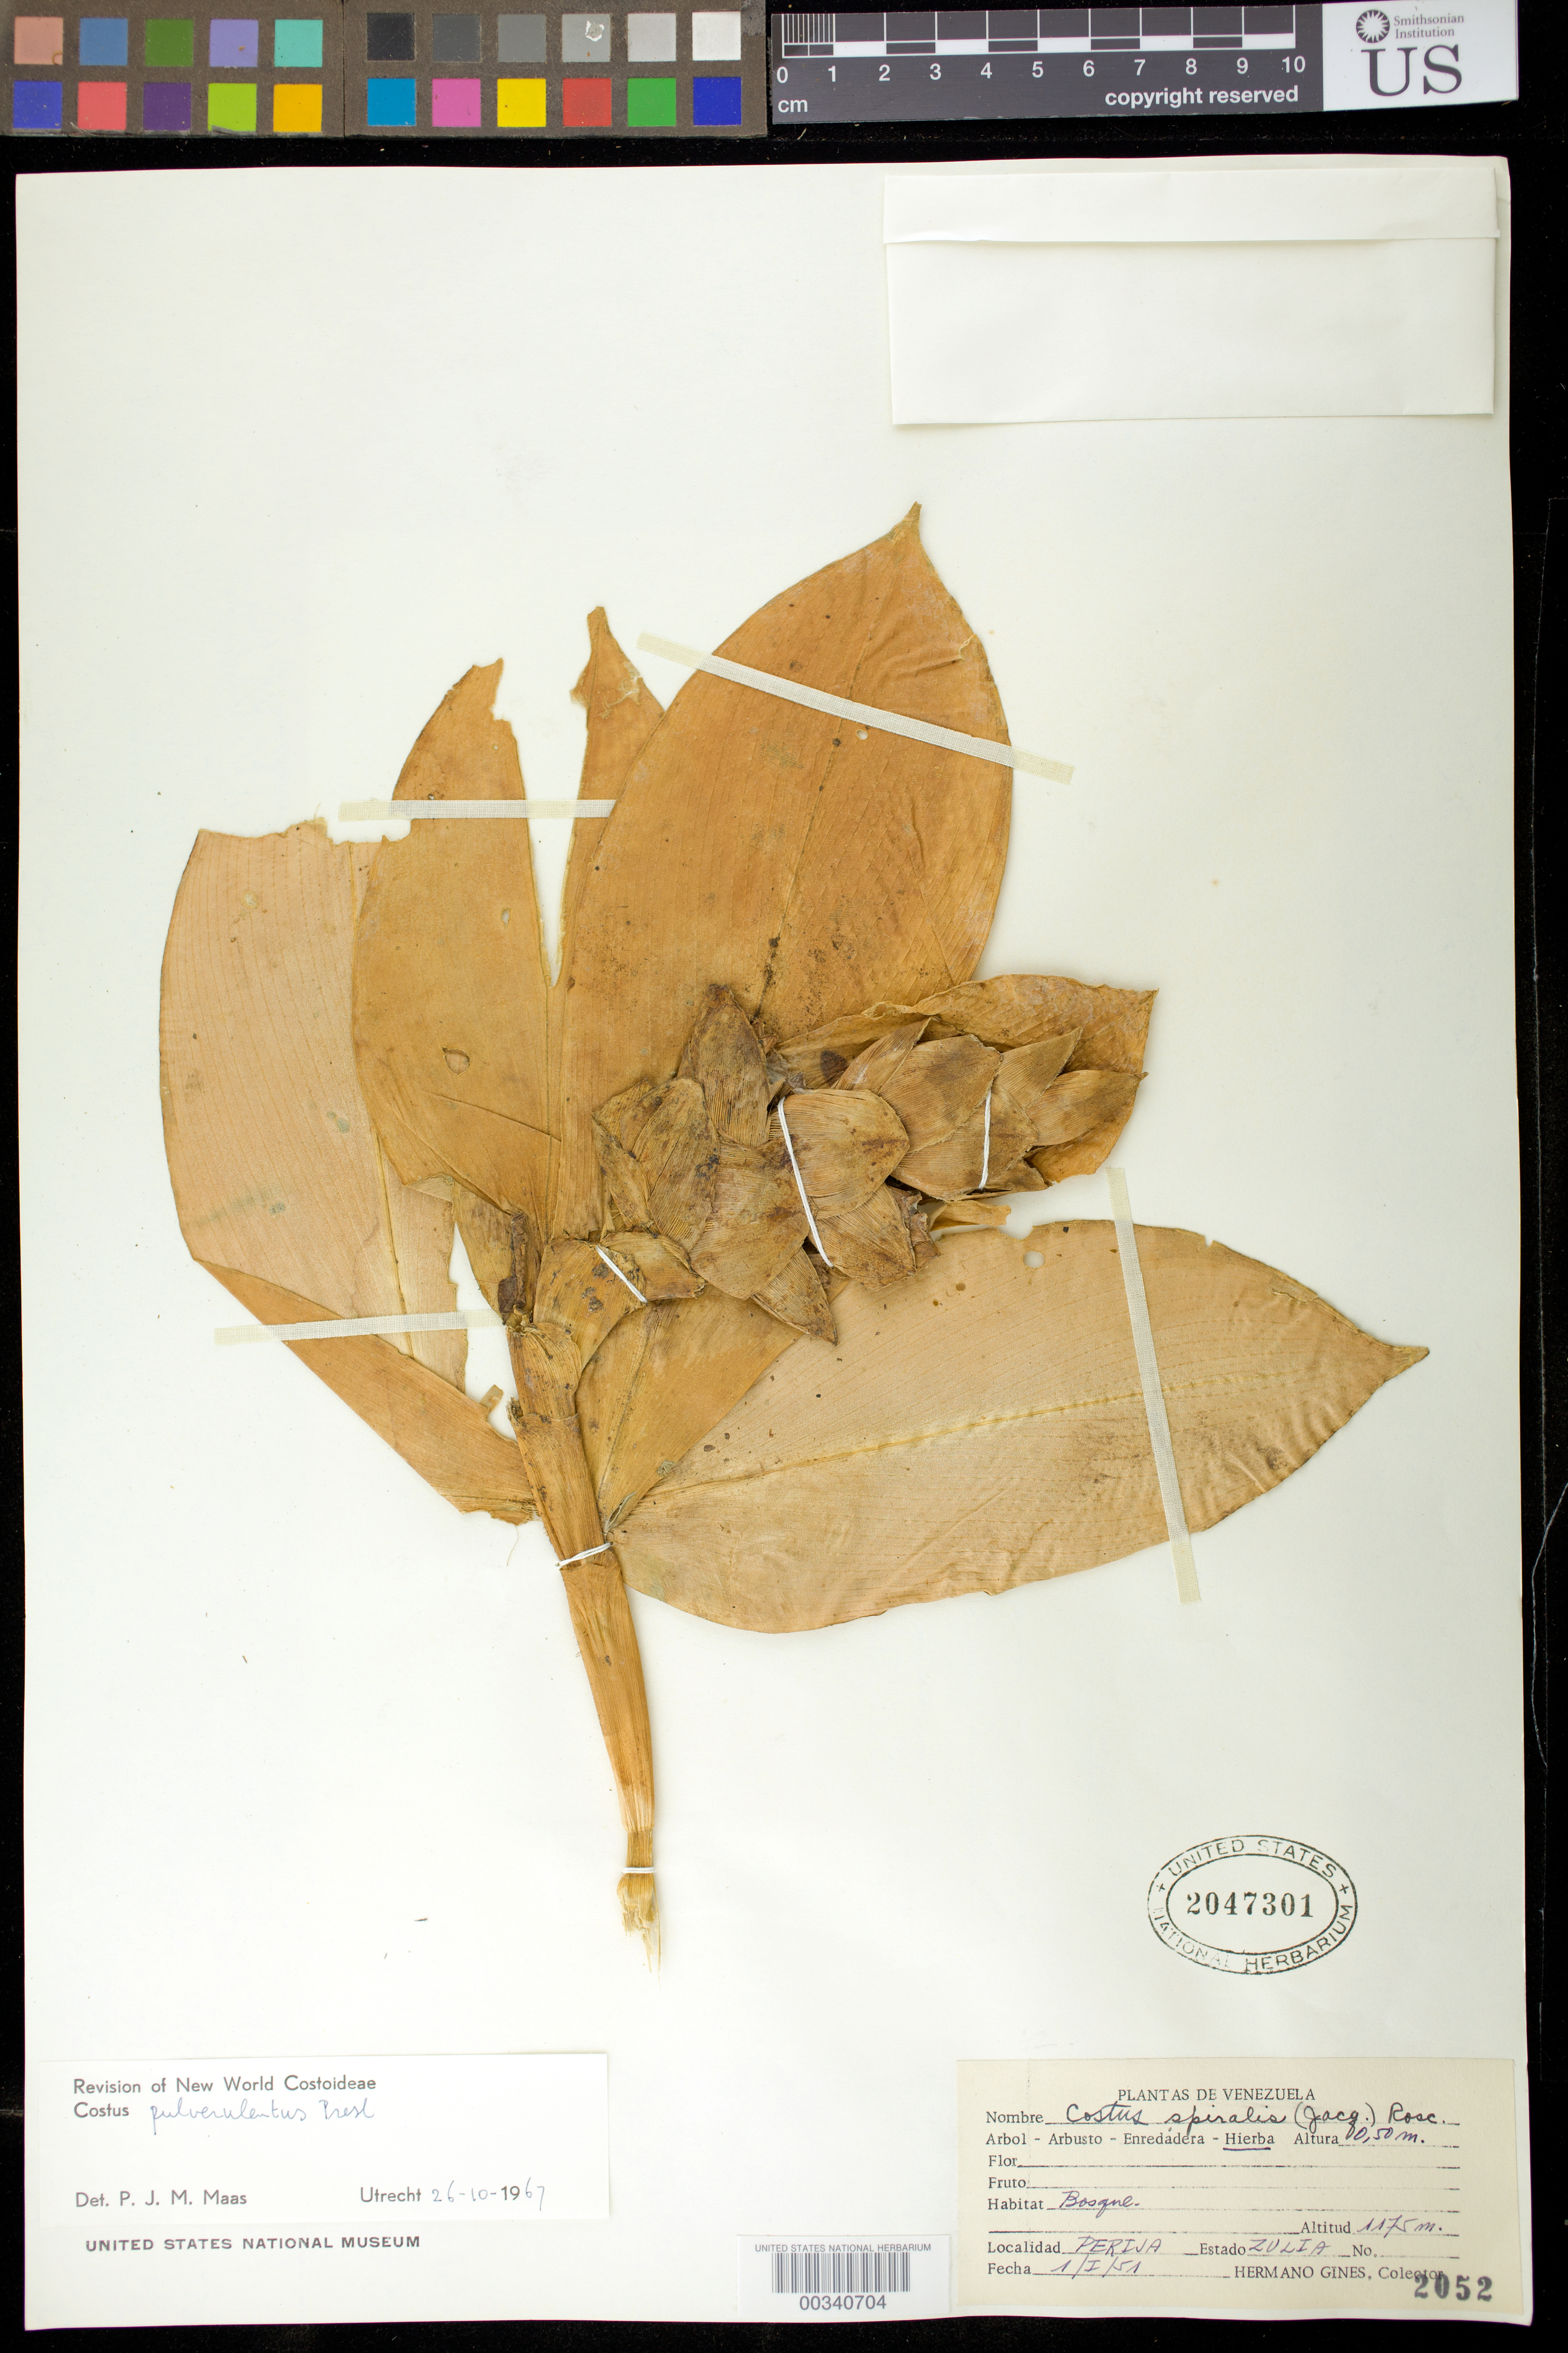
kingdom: Plantae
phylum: Tracheophyta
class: Liliopsida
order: Zingiberales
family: Costaceae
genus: Costus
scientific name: Costus pulverulentus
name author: C. Presl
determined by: Maas, Paul J. M.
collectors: Bro. Gines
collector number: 2052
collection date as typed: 01 Jan 1951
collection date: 1951-01-01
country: Venezuela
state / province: Zulia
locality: Perija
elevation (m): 1175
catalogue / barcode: US 2047301